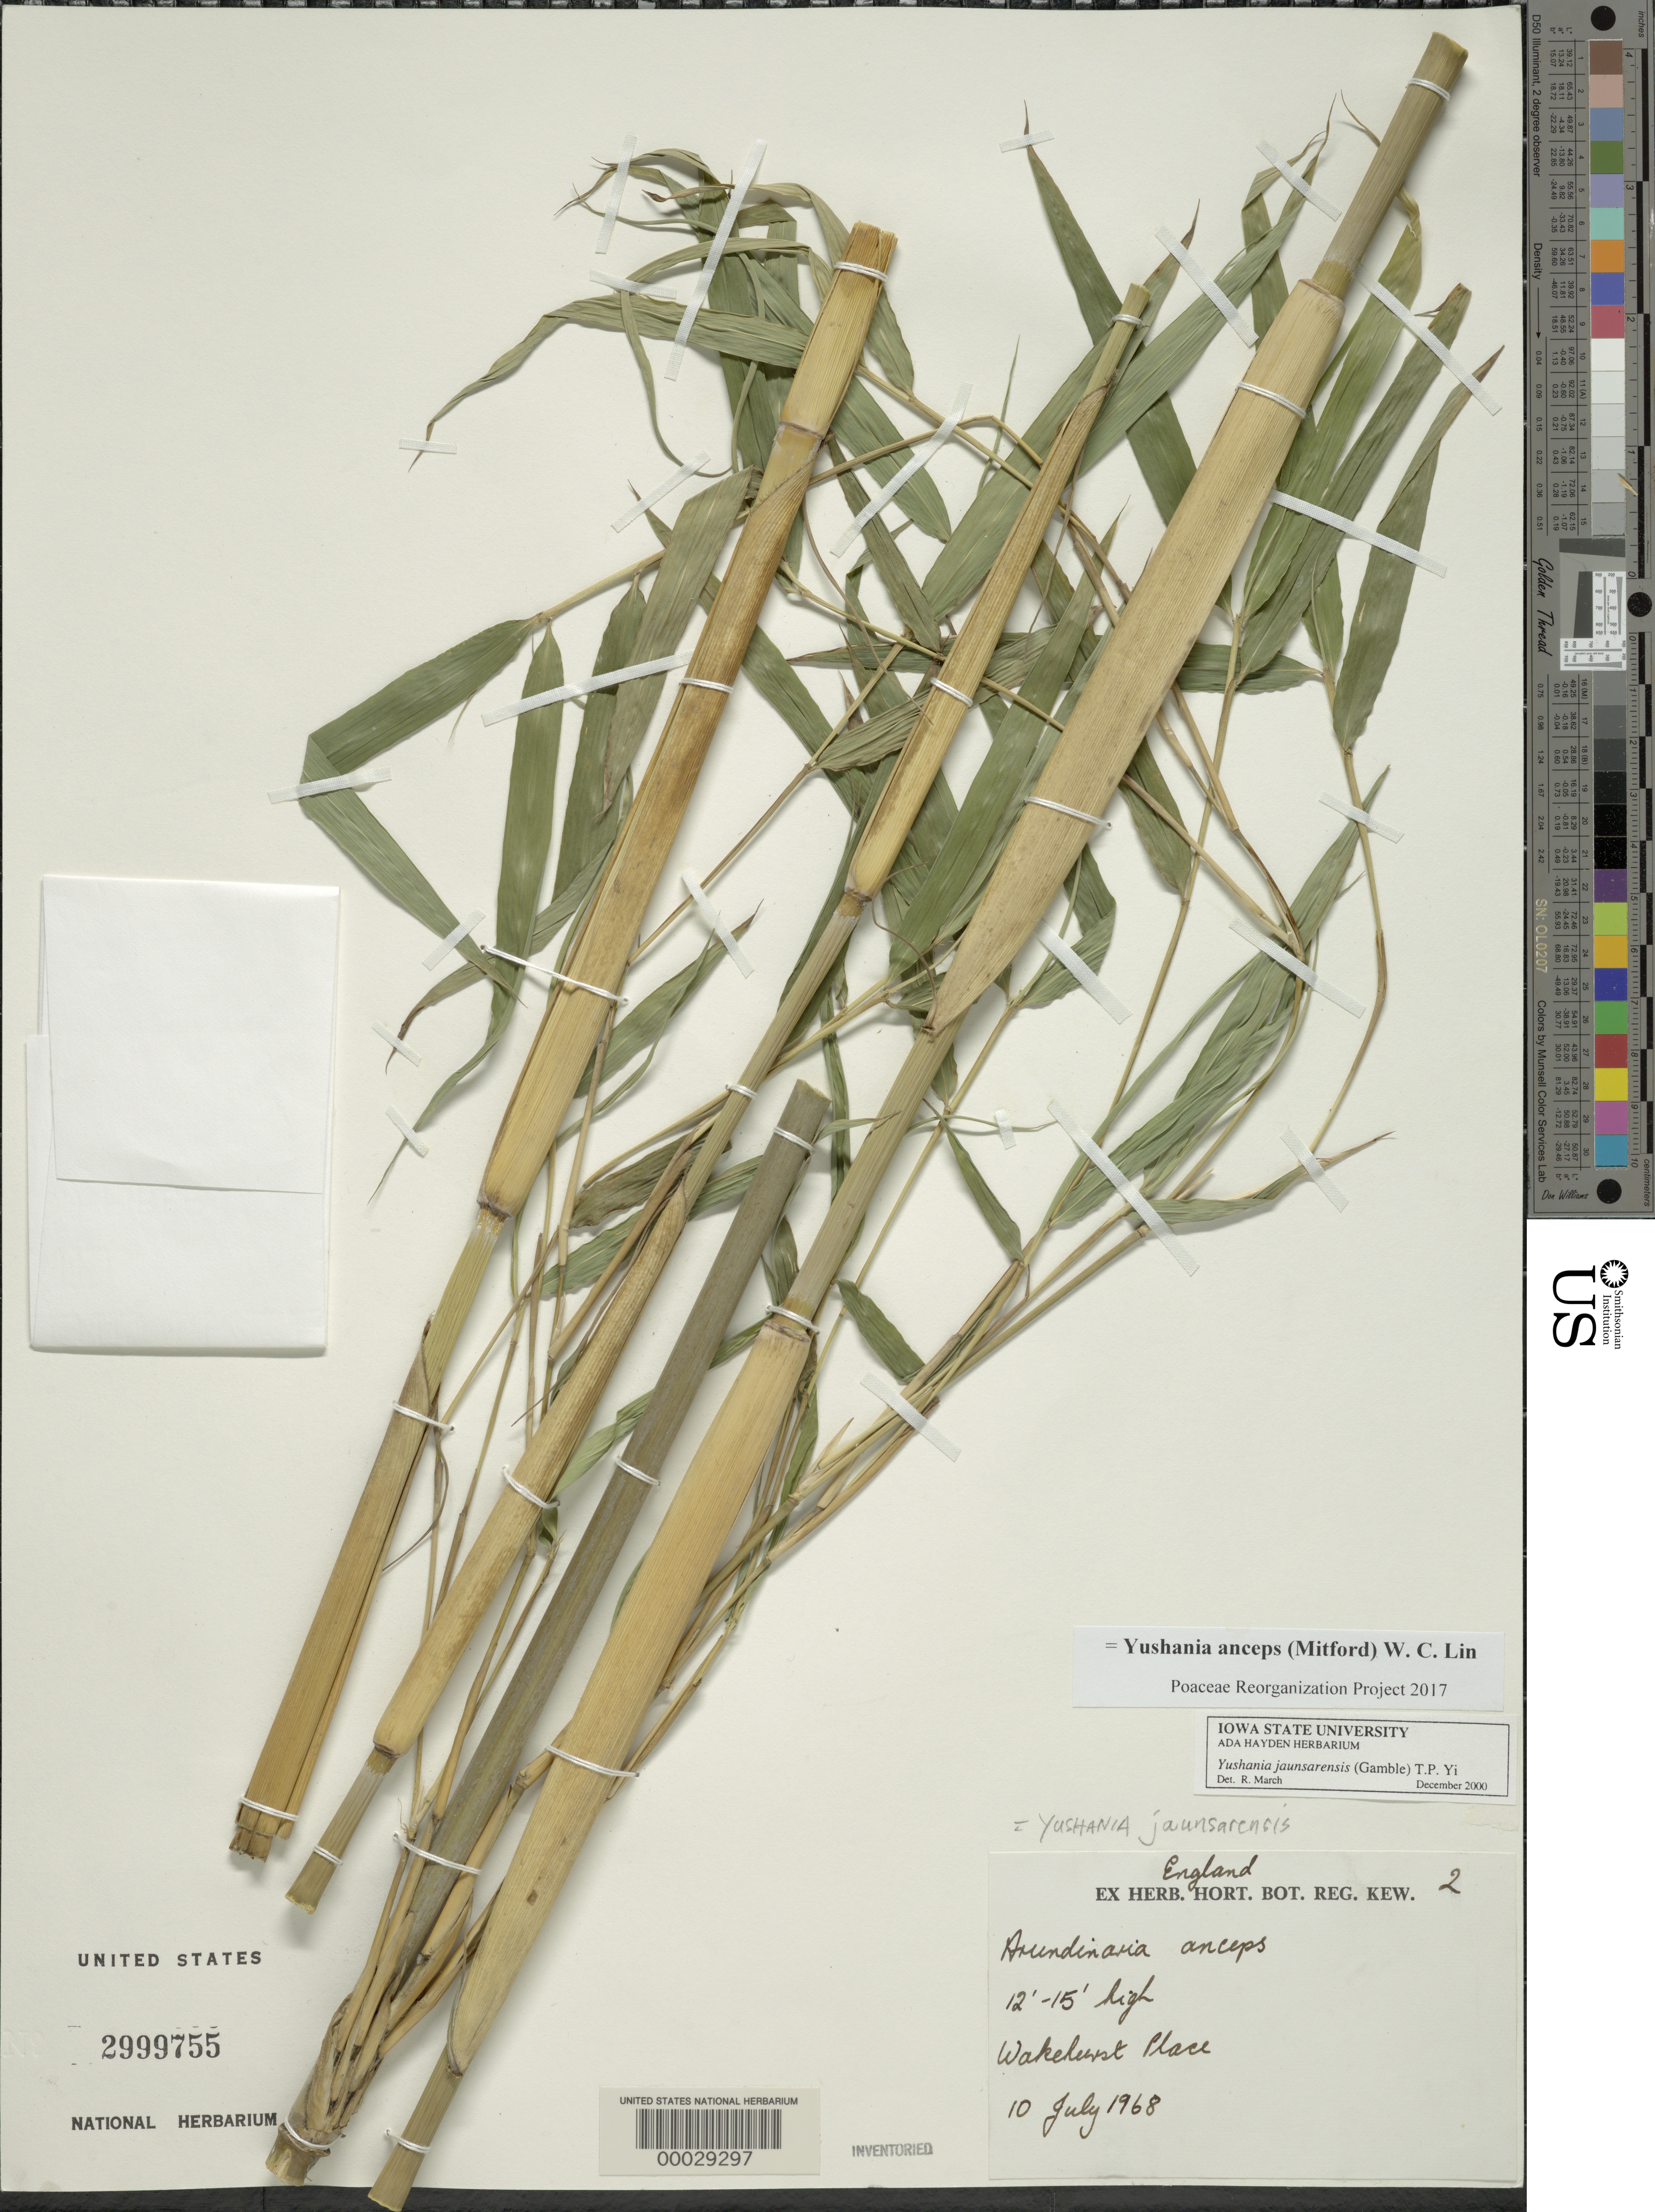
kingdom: Plantae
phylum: Tracheophyta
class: Liliopsida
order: Poales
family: Poaceae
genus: Yushania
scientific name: Yushania anceps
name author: (Mitford) W.C. Lin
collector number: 2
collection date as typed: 10 Jul 1968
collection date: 1968-07-10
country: United Kingdom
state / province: England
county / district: East Sussex / West Sussex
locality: Wakehurst place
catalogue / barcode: US 2999755